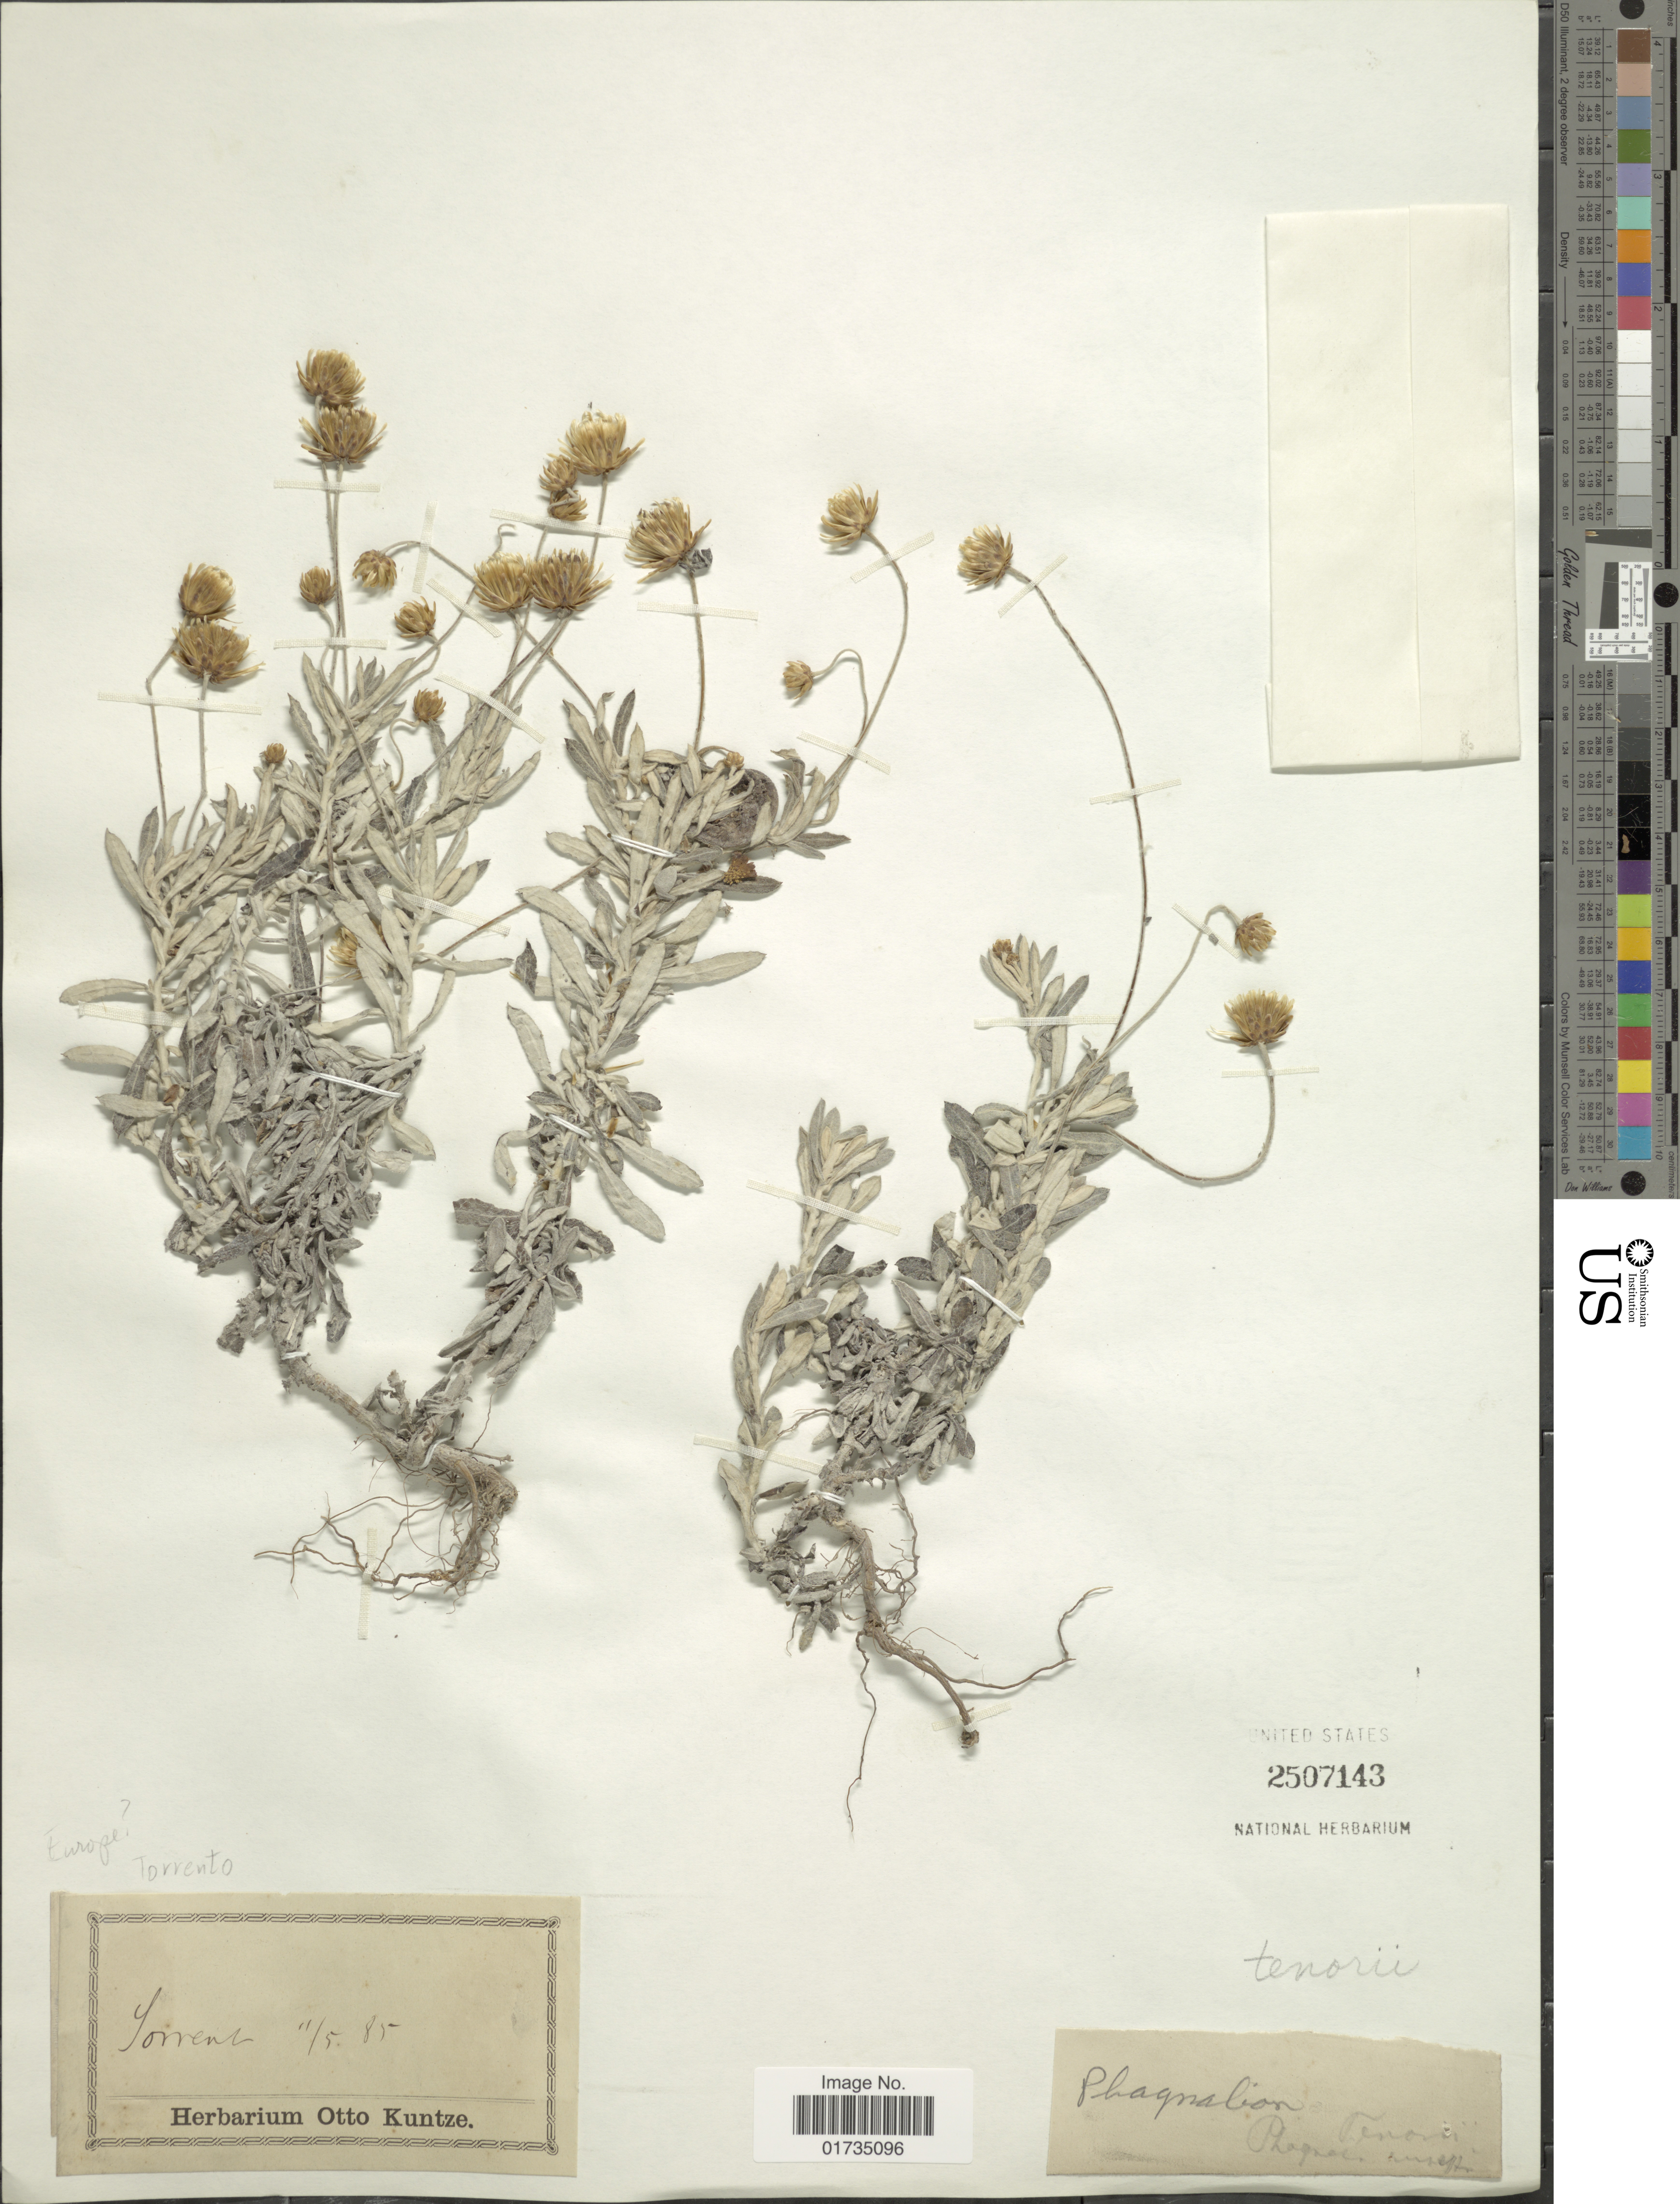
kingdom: Plantae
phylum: Tracheophyta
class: Magnoliopsida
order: Asterales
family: Asteraceae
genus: Phagnalon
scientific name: Phagnalon tenorei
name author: (Spreng.) C. Presl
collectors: ex herb. Otto Kuntze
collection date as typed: Transcribed d/m/y: 11/5/85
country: Italy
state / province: Campania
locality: Torrent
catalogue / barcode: US 2507143